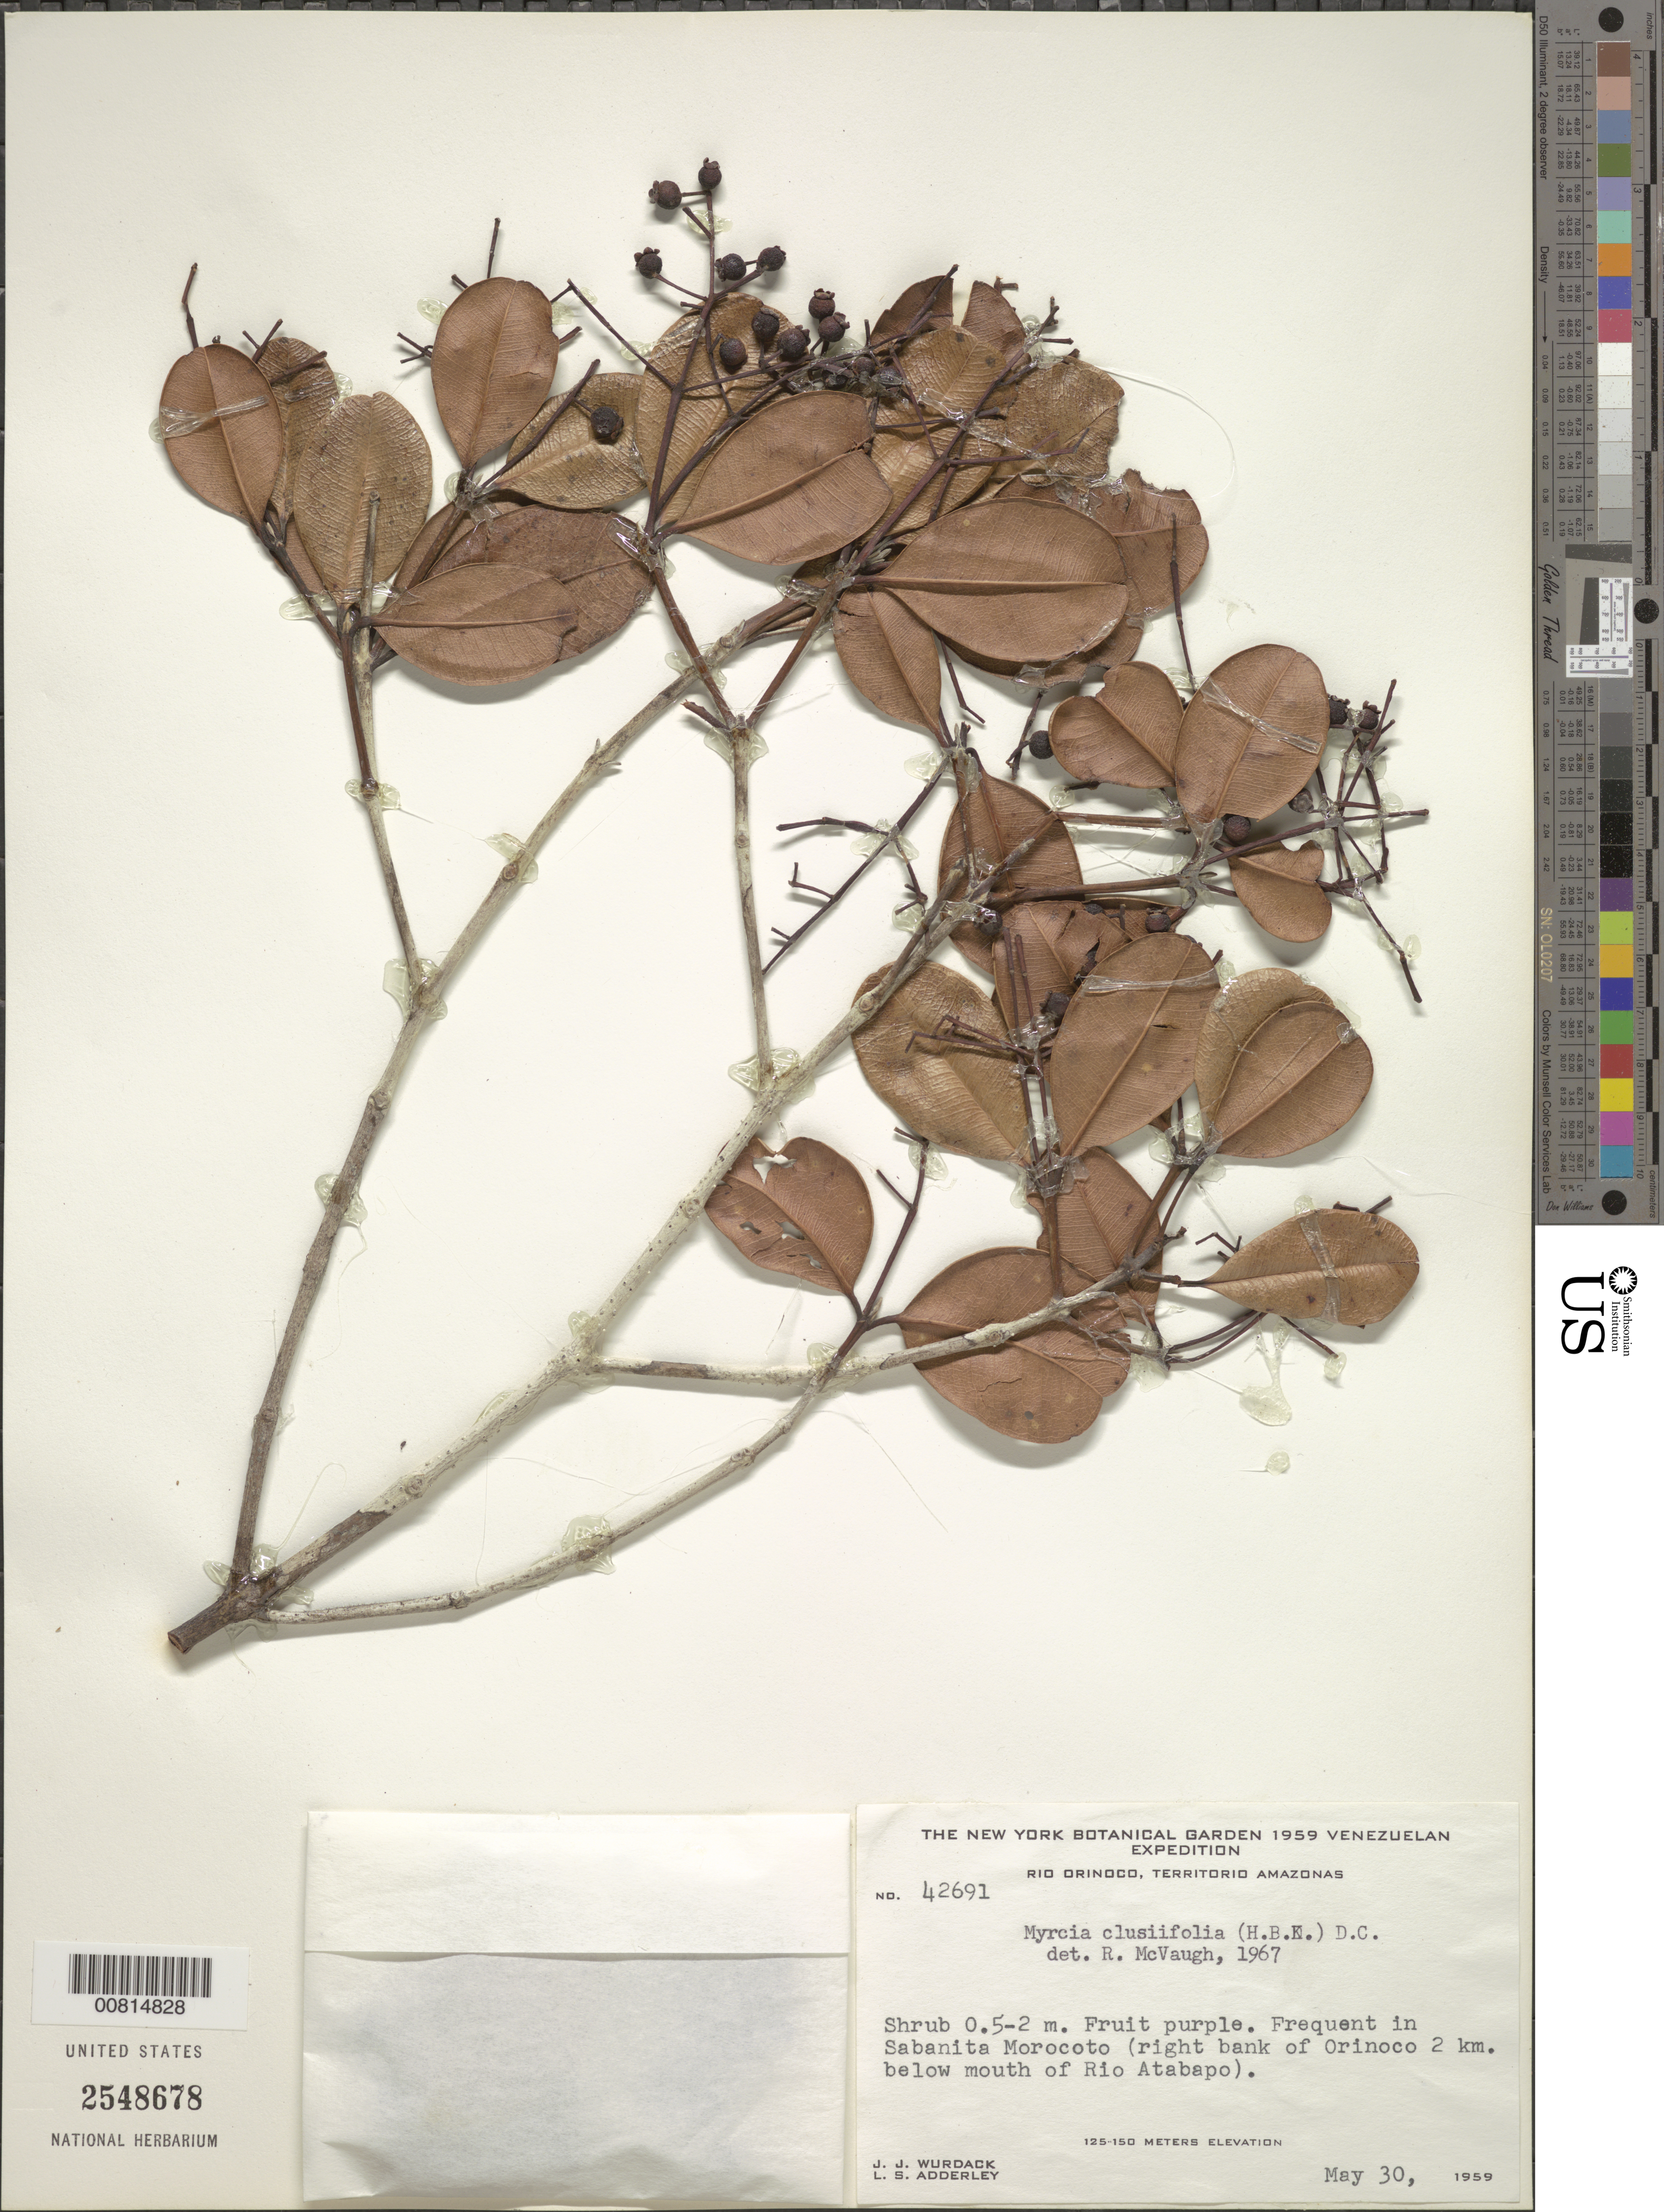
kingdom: Plantae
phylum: Tracheophyta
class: Magnoliopsida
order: Myrtales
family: Myrtaceae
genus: Myrcia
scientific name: Myrcia clusiifolia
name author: (Kunth) DC.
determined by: McVaugh, R.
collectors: J. J. Wurdack & L. S. Adderley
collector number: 42691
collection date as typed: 30-May-59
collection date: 1959-05-30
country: Venezuela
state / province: Amazonas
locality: Río Orinoco, right bank; Sabanita Morocoto, 2 km below mouth of Río Atabapo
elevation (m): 125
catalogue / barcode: US 2548678